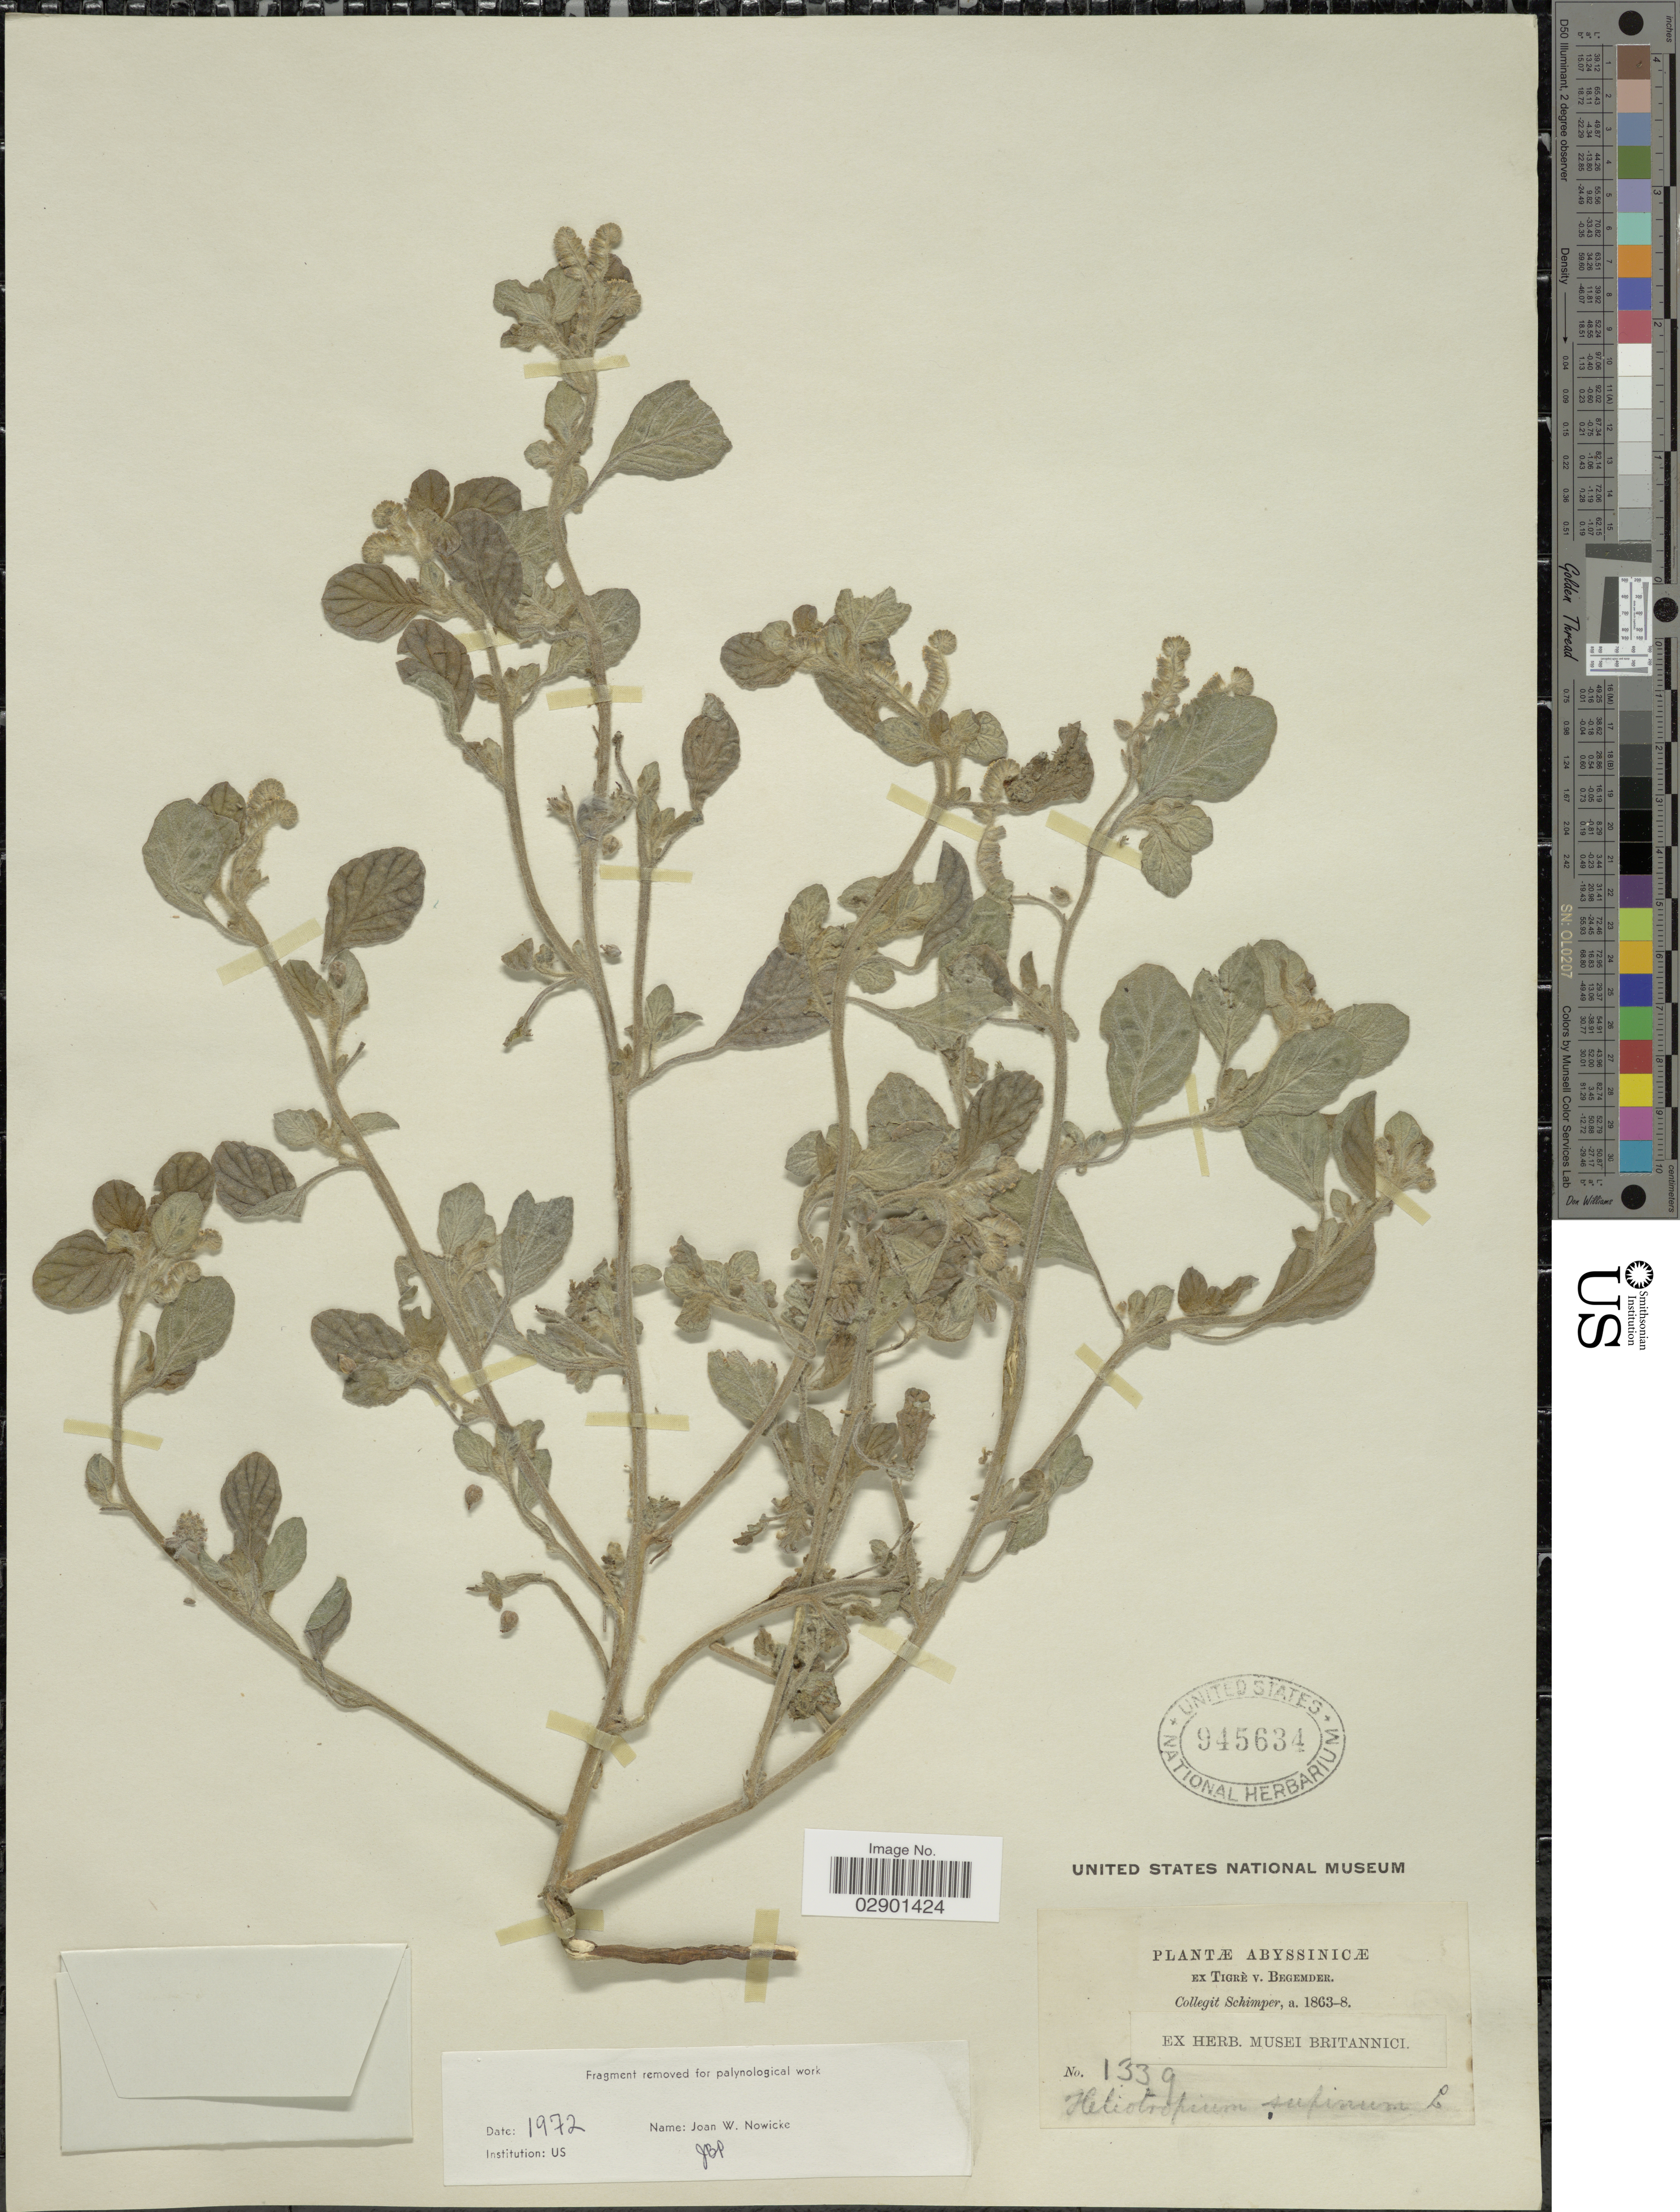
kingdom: Plantae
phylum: Tracheophyta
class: Magnoliopsida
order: Boraginales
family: Heliotropiaceae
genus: Heliotropium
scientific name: Heliotropium supinum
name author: L.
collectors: -. Schimper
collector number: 1339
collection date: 1863/1868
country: Eritrea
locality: Abyssinicæ.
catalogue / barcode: US 945634